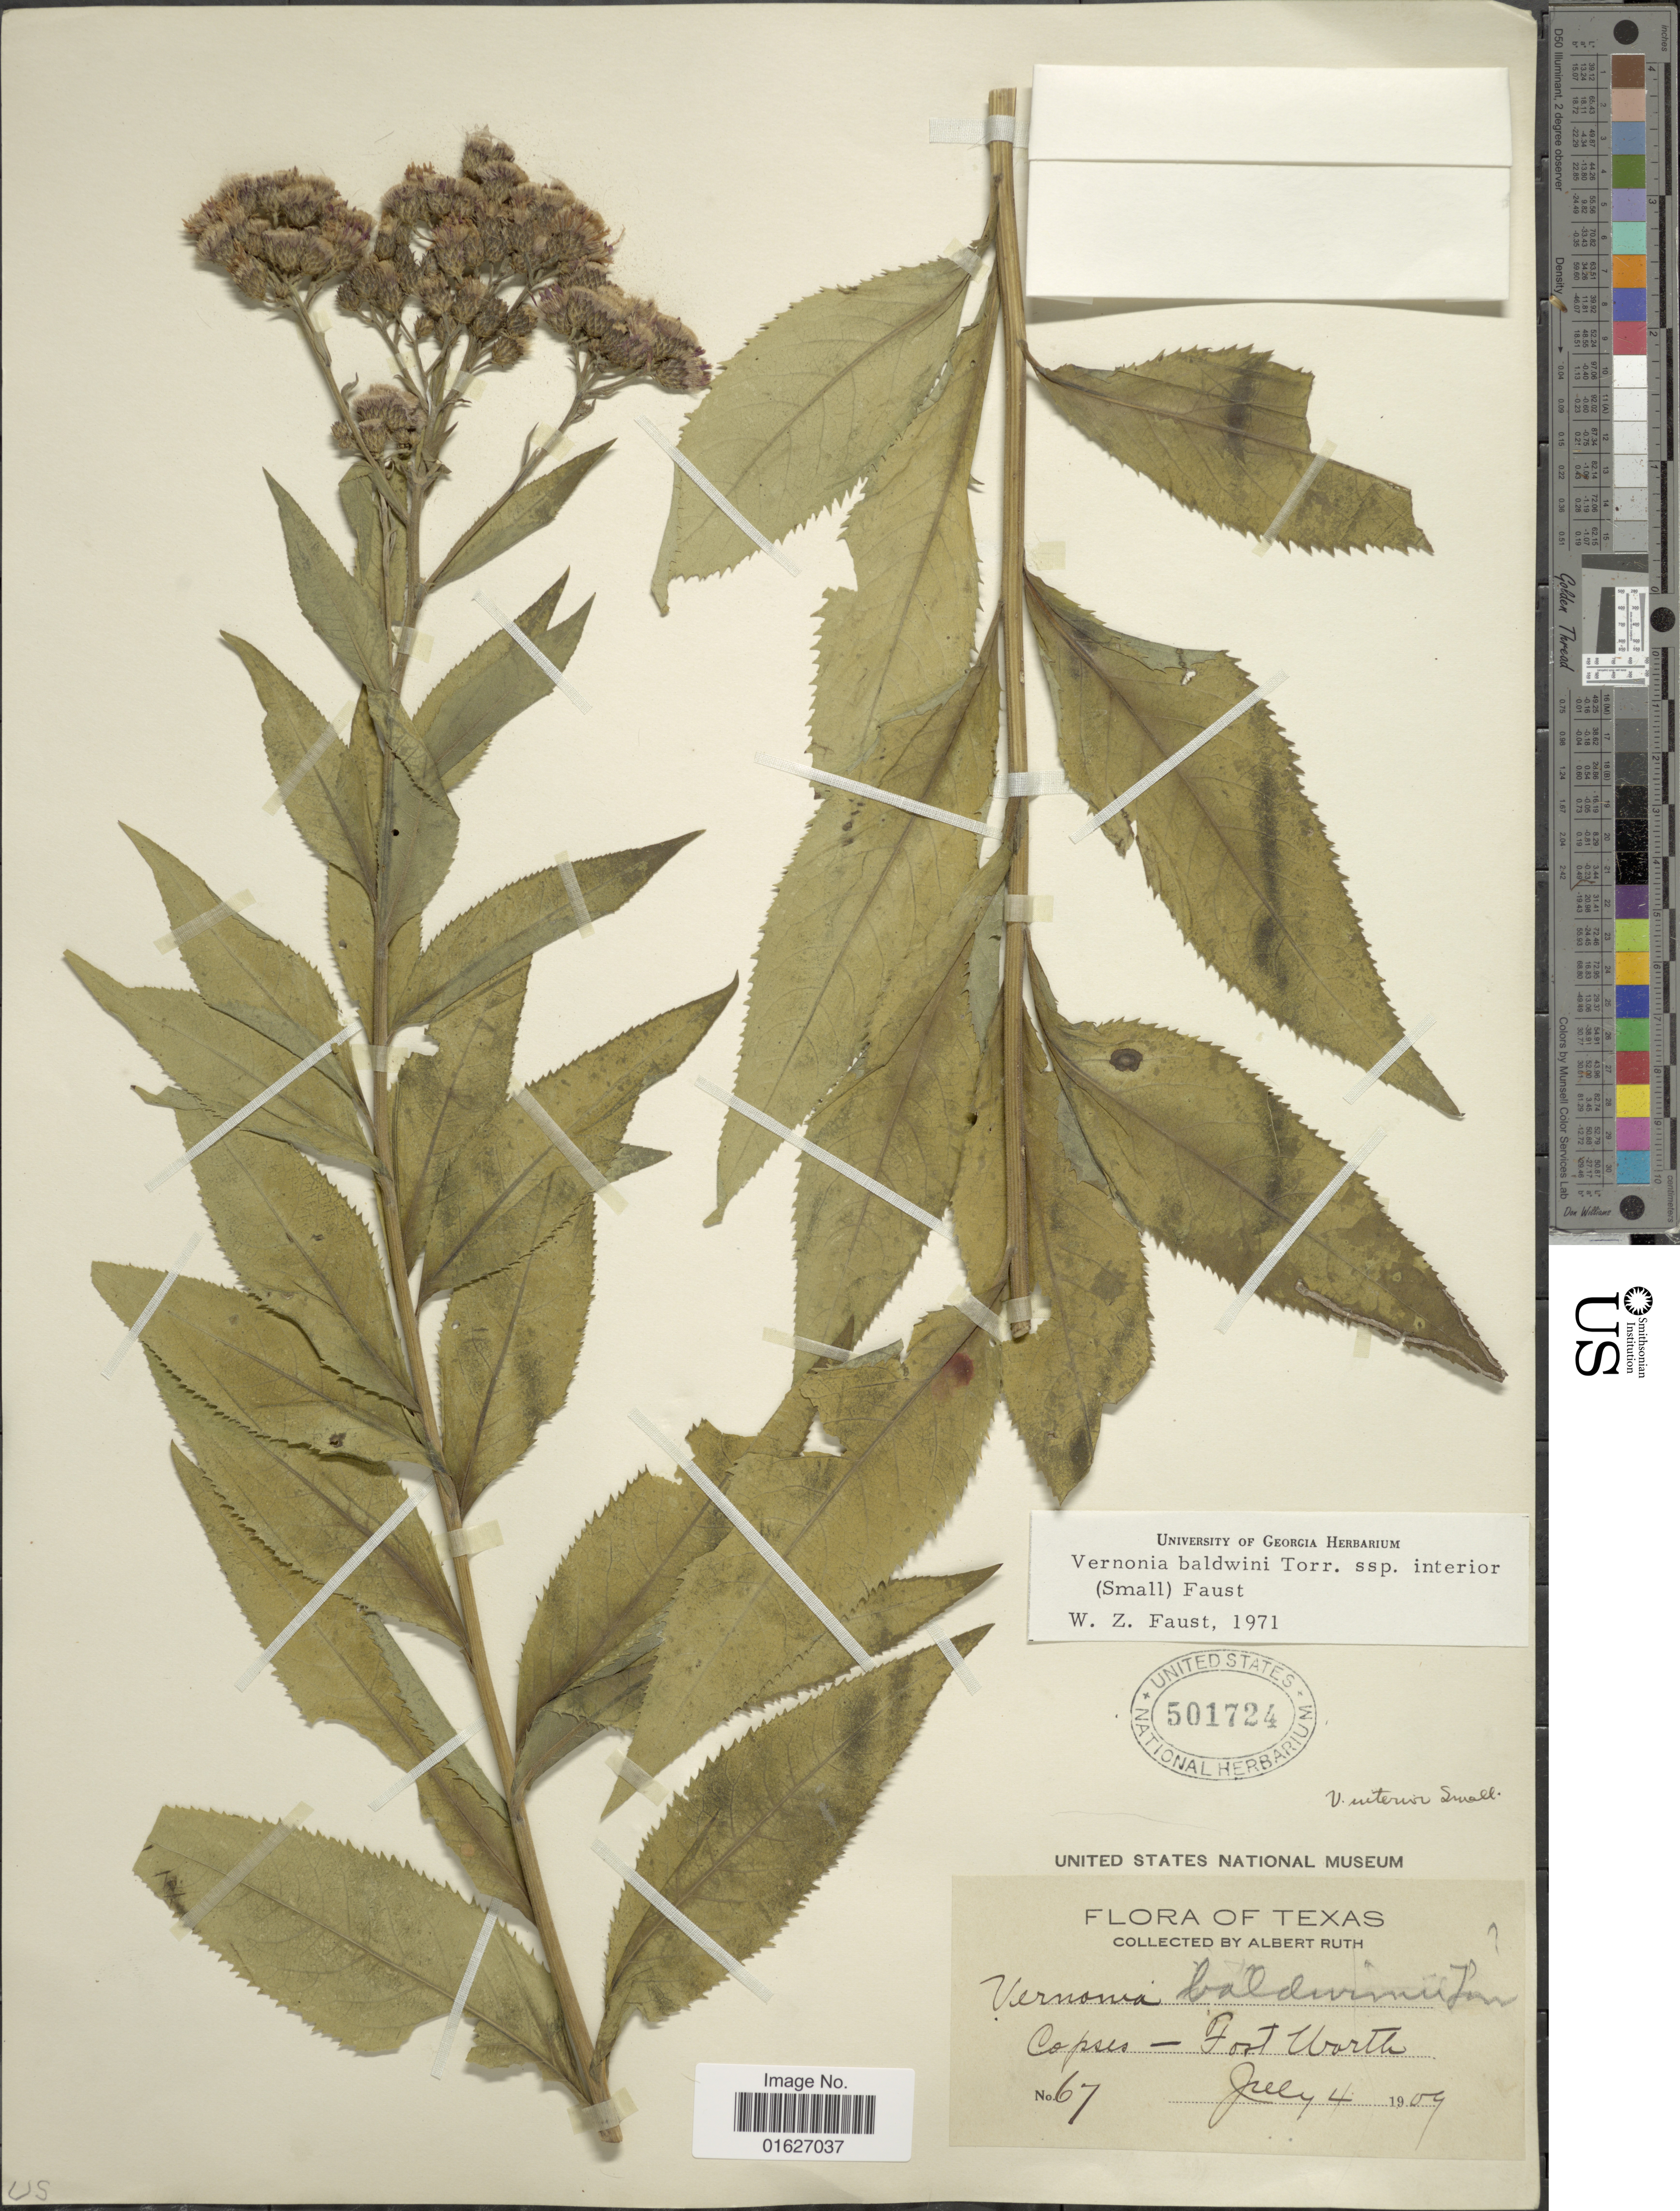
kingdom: Plantae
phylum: Tracheophyta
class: Magnoliopsida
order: Asterales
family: Asteraceae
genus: Vernonia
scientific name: Vernonia baldwinii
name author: Torr.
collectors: A. Ruth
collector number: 67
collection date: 1909-07-04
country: United States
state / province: Texas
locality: Copses-Fort Worth.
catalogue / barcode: US 501724